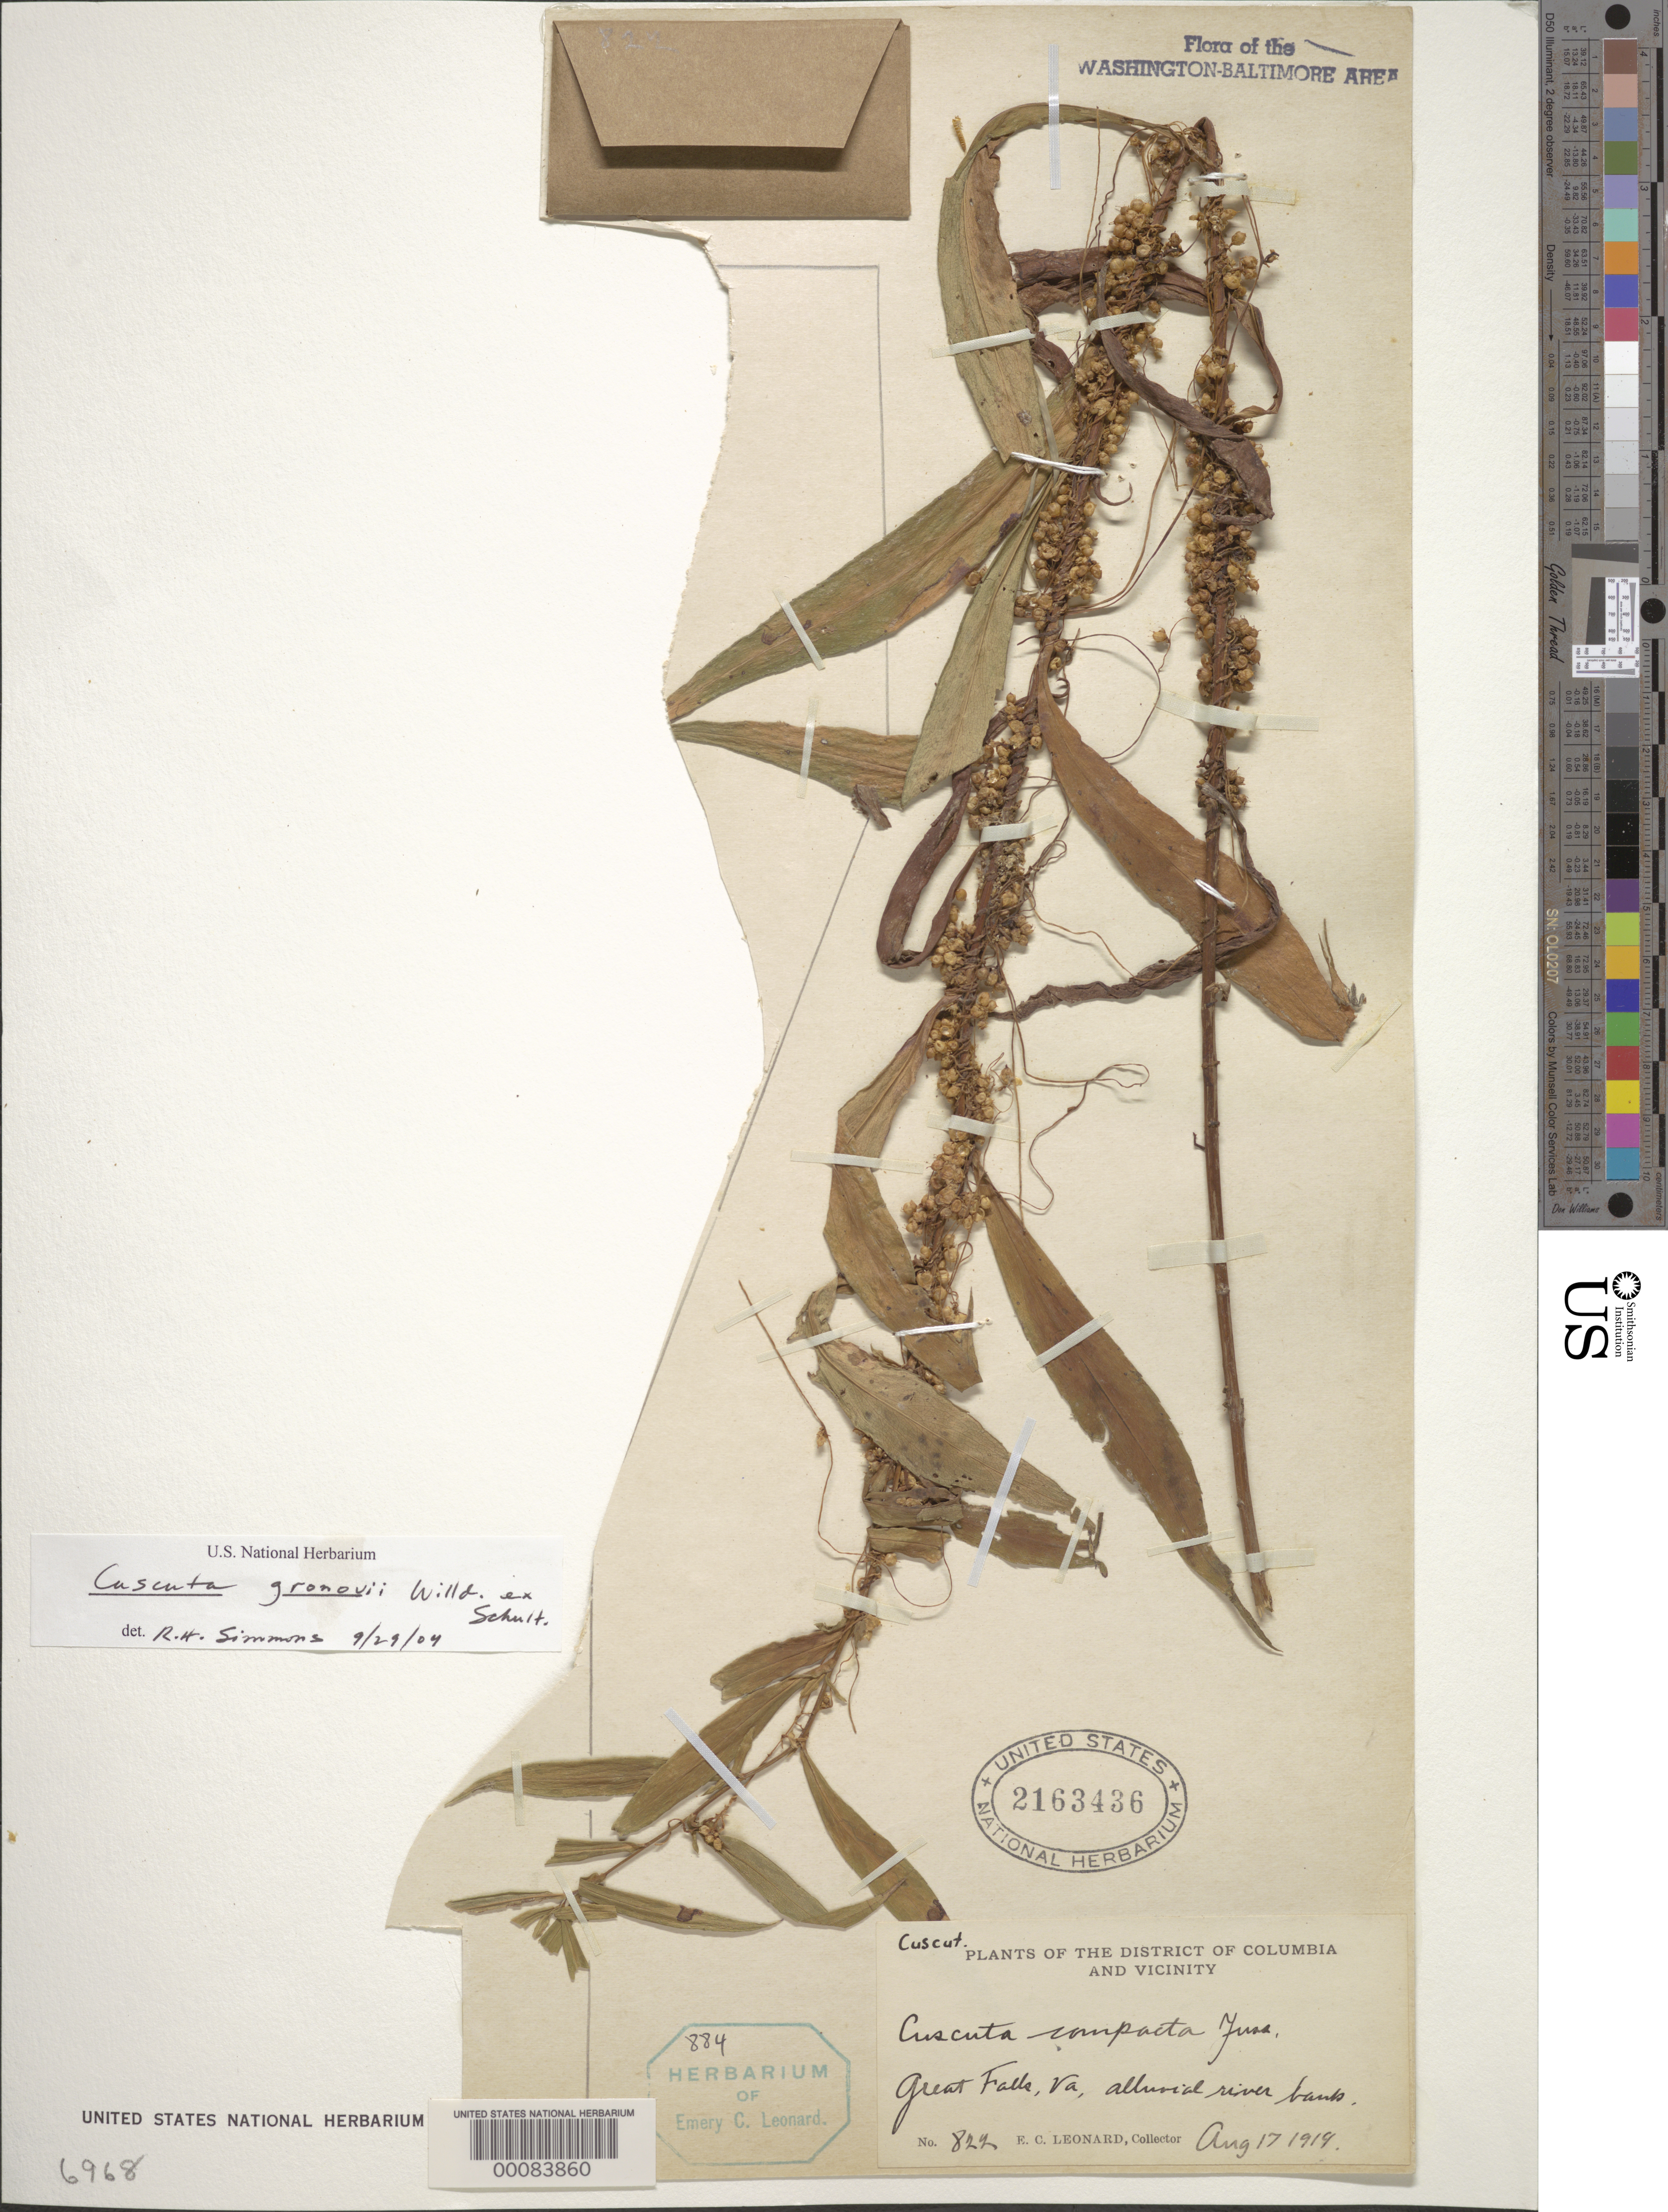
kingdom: Plantae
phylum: Tracheophyta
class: Magnoliopsida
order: Solanales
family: Convolvulaceae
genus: Cuscuta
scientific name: Cuscuta gronovii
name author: Willd. ex Schult.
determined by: Simmons, R. H., (UNITED STATES)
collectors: E. C. Leonard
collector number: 822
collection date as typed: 17 Aug 1919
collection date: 1919-08-17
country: United States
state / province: Virginia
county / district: Fairfax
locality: Great Falls C. & O. Canal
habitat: Alluvial river bank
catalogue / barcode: US 2163436